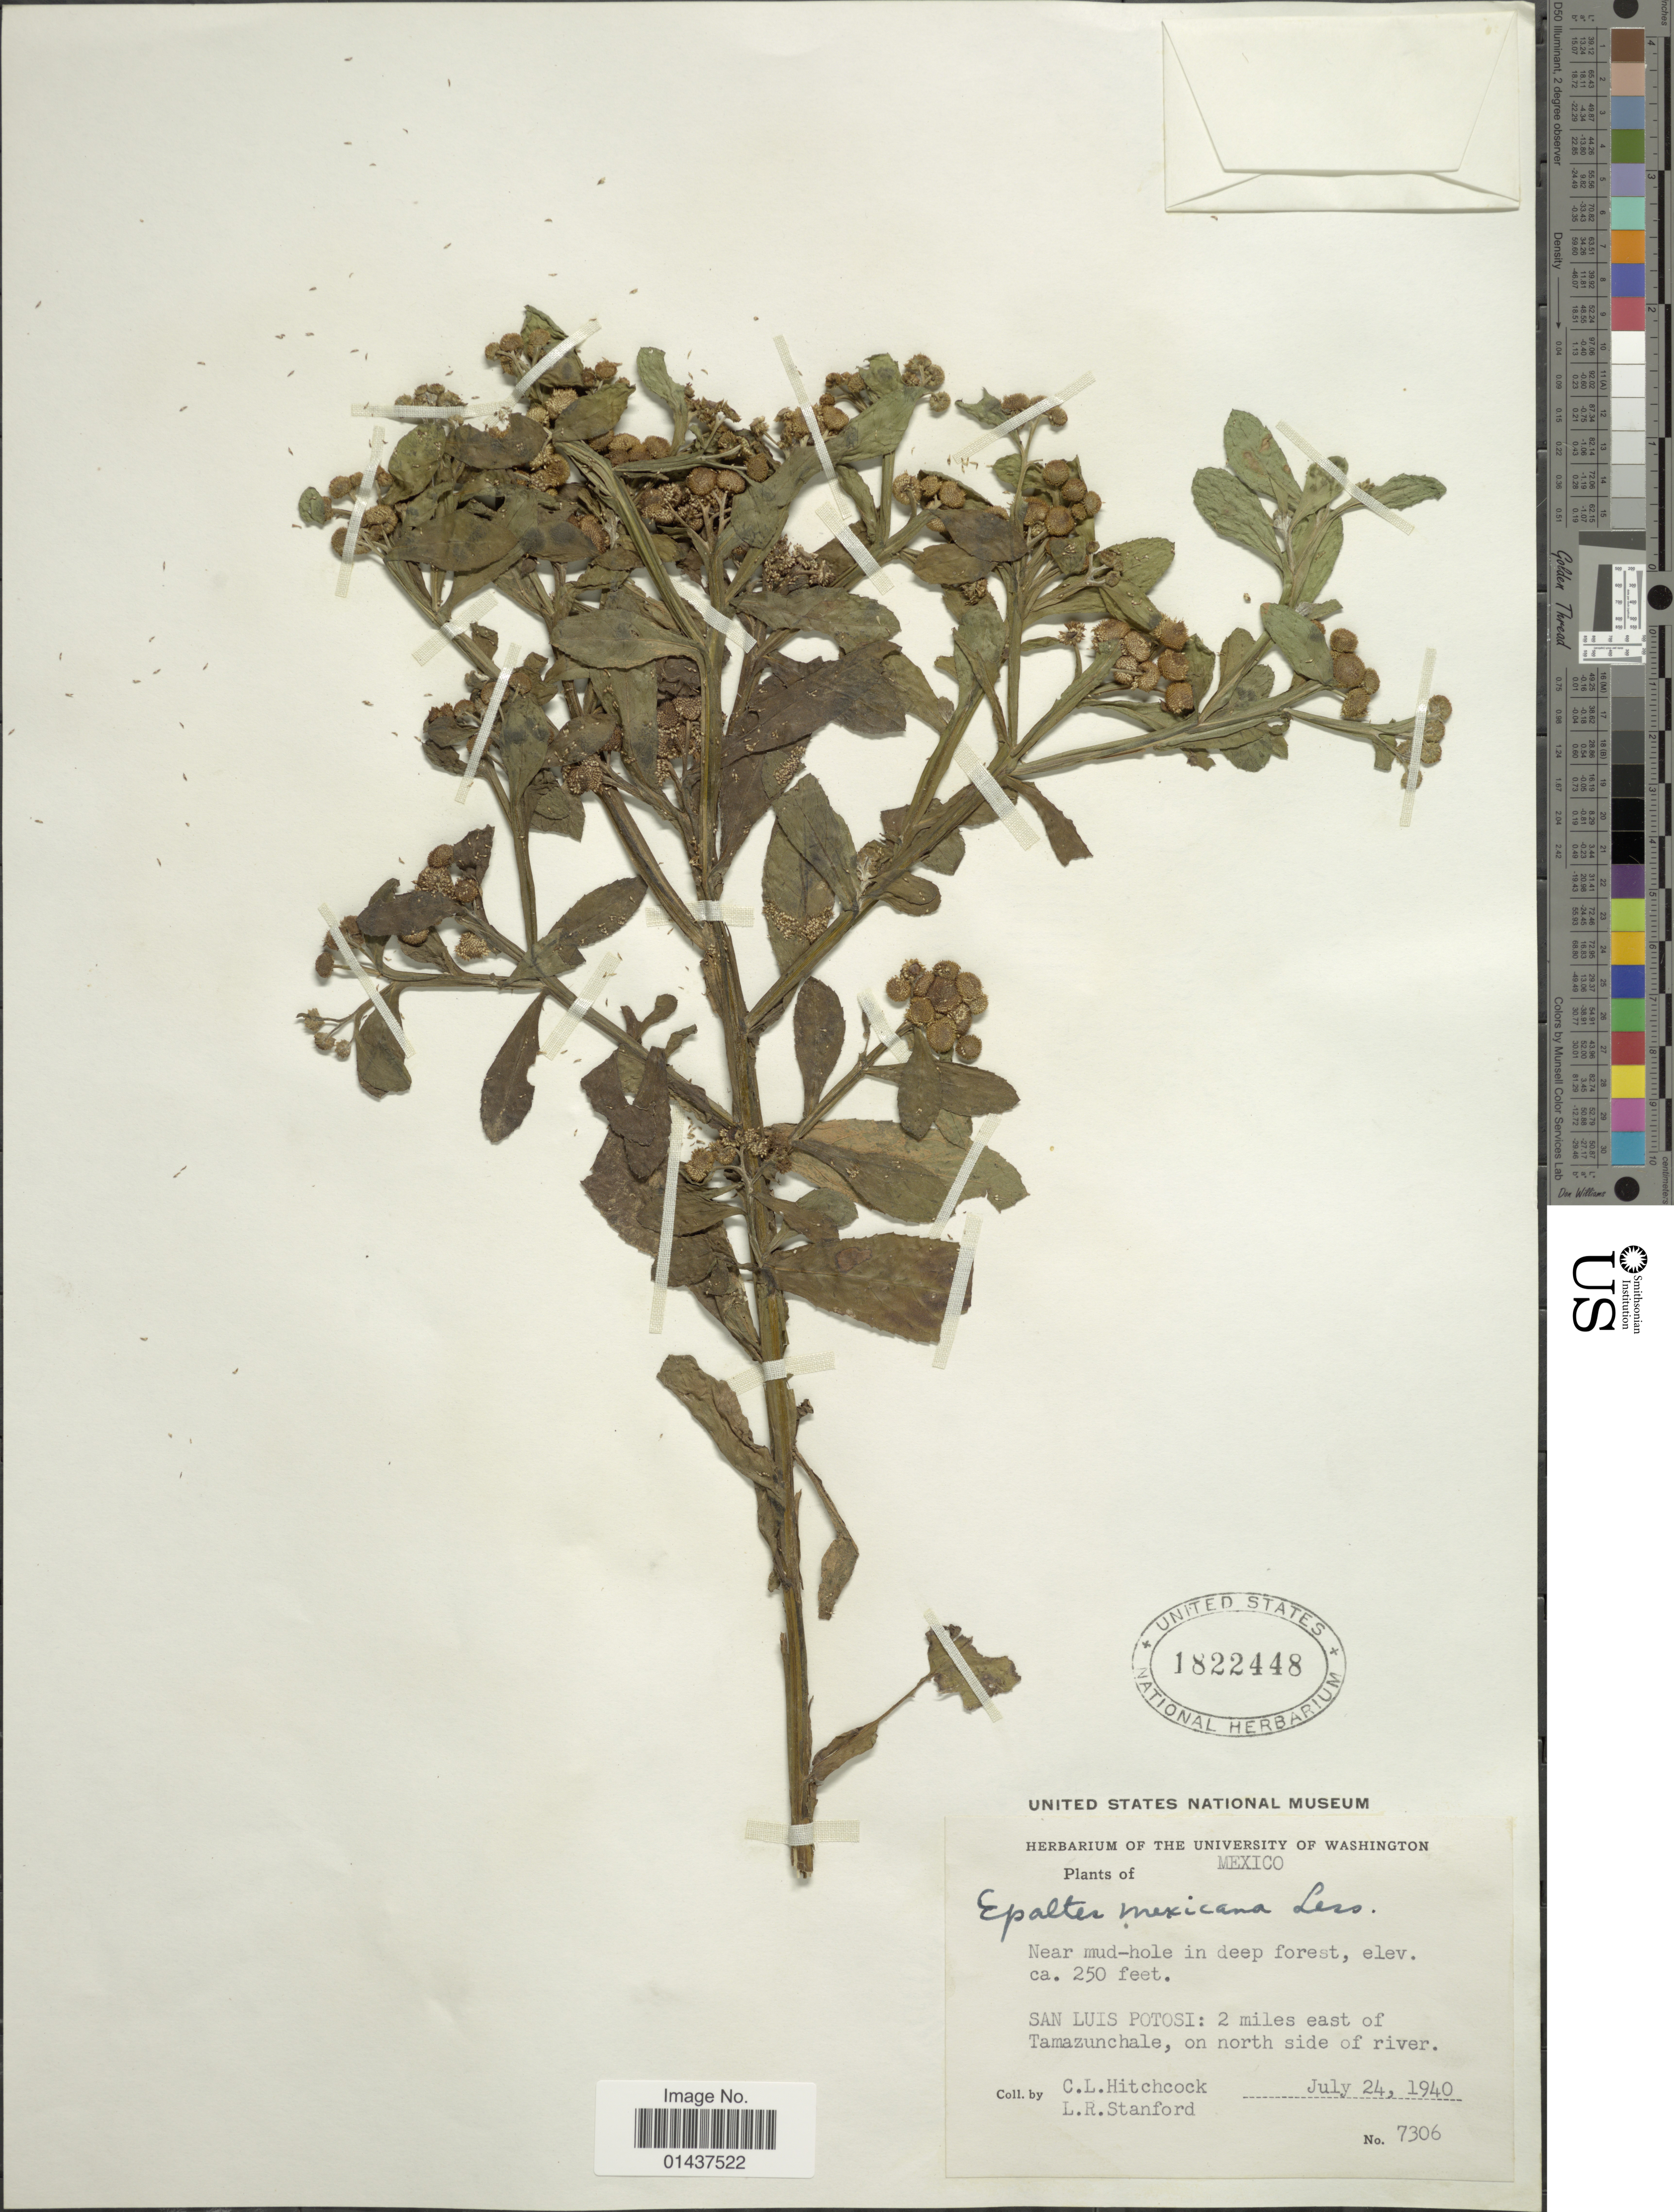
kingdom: Plantae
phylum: Tracheophyta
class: Magnoliopsida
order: Asterales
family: Asteraceae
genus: Epaltes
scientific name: Epaltes mexicana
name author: Less.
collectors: C. L. Hitchcock & L. Standford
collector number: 7306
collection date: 1940-07-24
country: Mexico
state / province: San Luis Potosí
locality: Near mud-hole in deep forest, 2 miles east of Tamazunchale, on north side of river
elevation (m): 76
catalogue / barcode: US 1822448